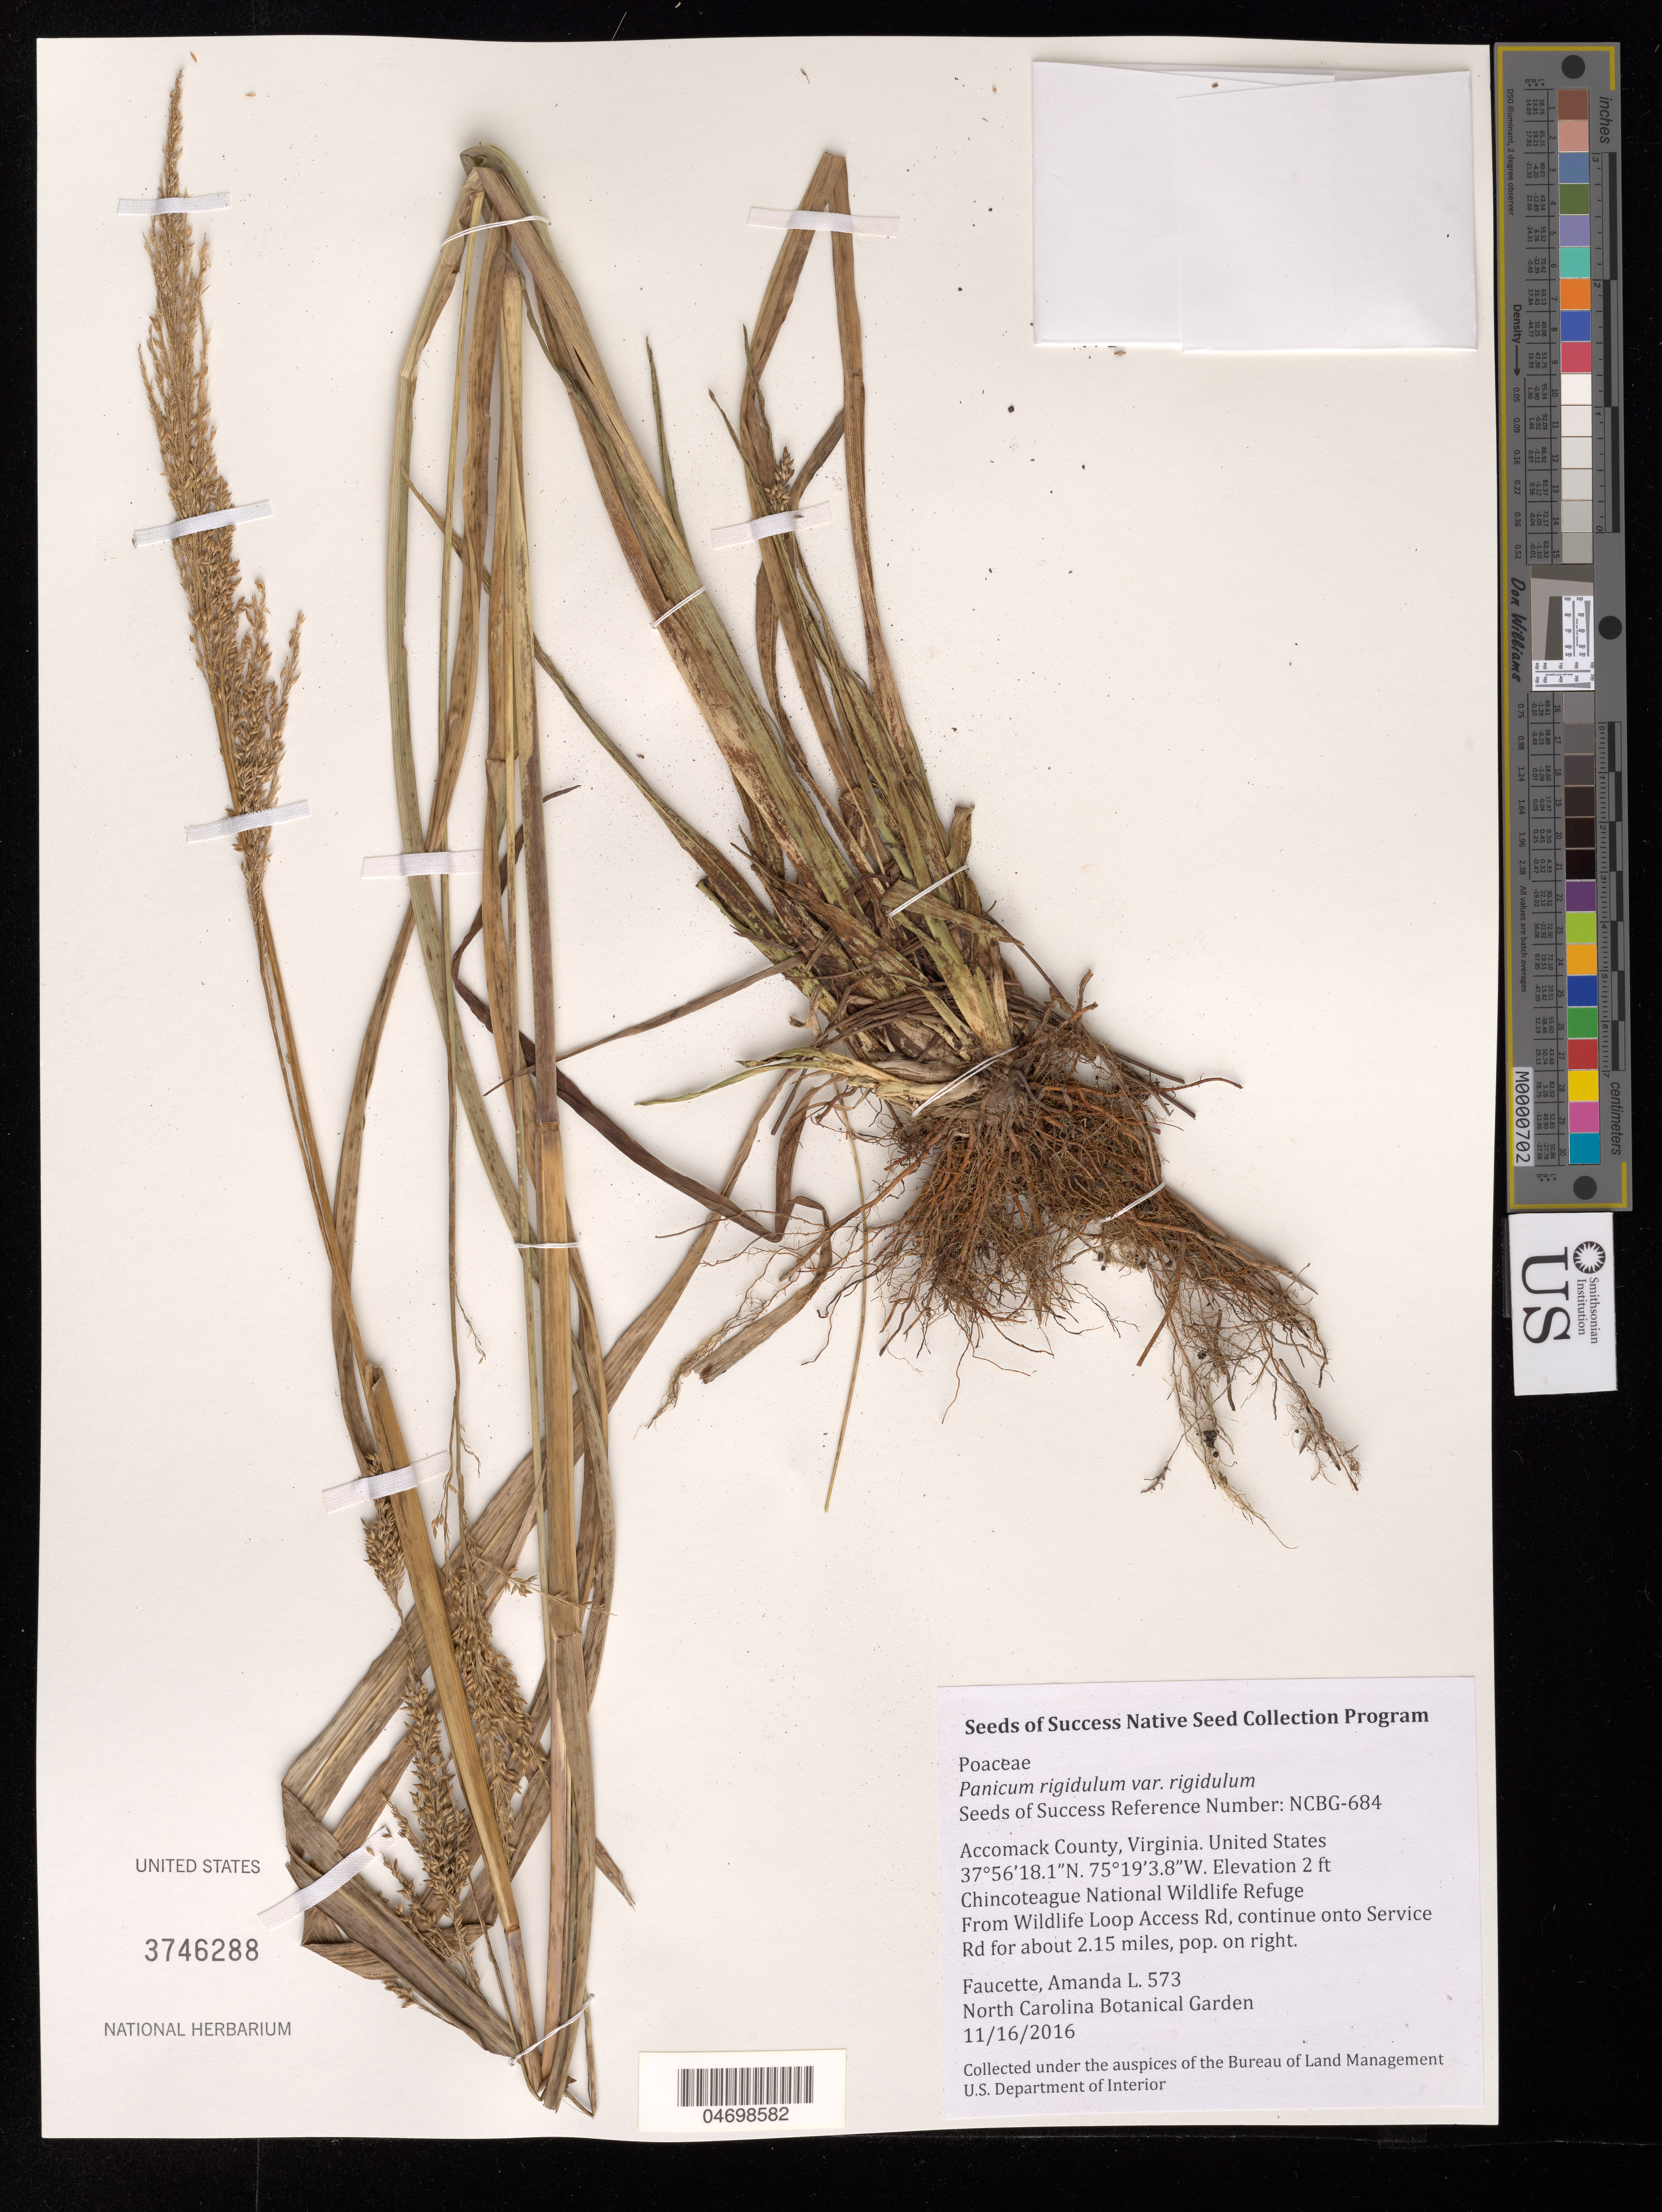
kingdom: Plantae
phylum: Tracheophyta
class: Liliopsida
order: Poales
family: Poaceae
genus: Panicum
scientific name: Panicum rigidulum var. rigidulum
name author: Bosc ex Nees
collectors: A. Faucette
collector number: NCBG-684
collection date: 2016-11-16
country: United States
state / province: Virginia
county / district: Accomack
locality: Chincoteague National Wildlife Refuge, Ragged Point Trail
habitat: Brackish Marsh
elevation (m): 1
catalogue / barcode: US 3746288